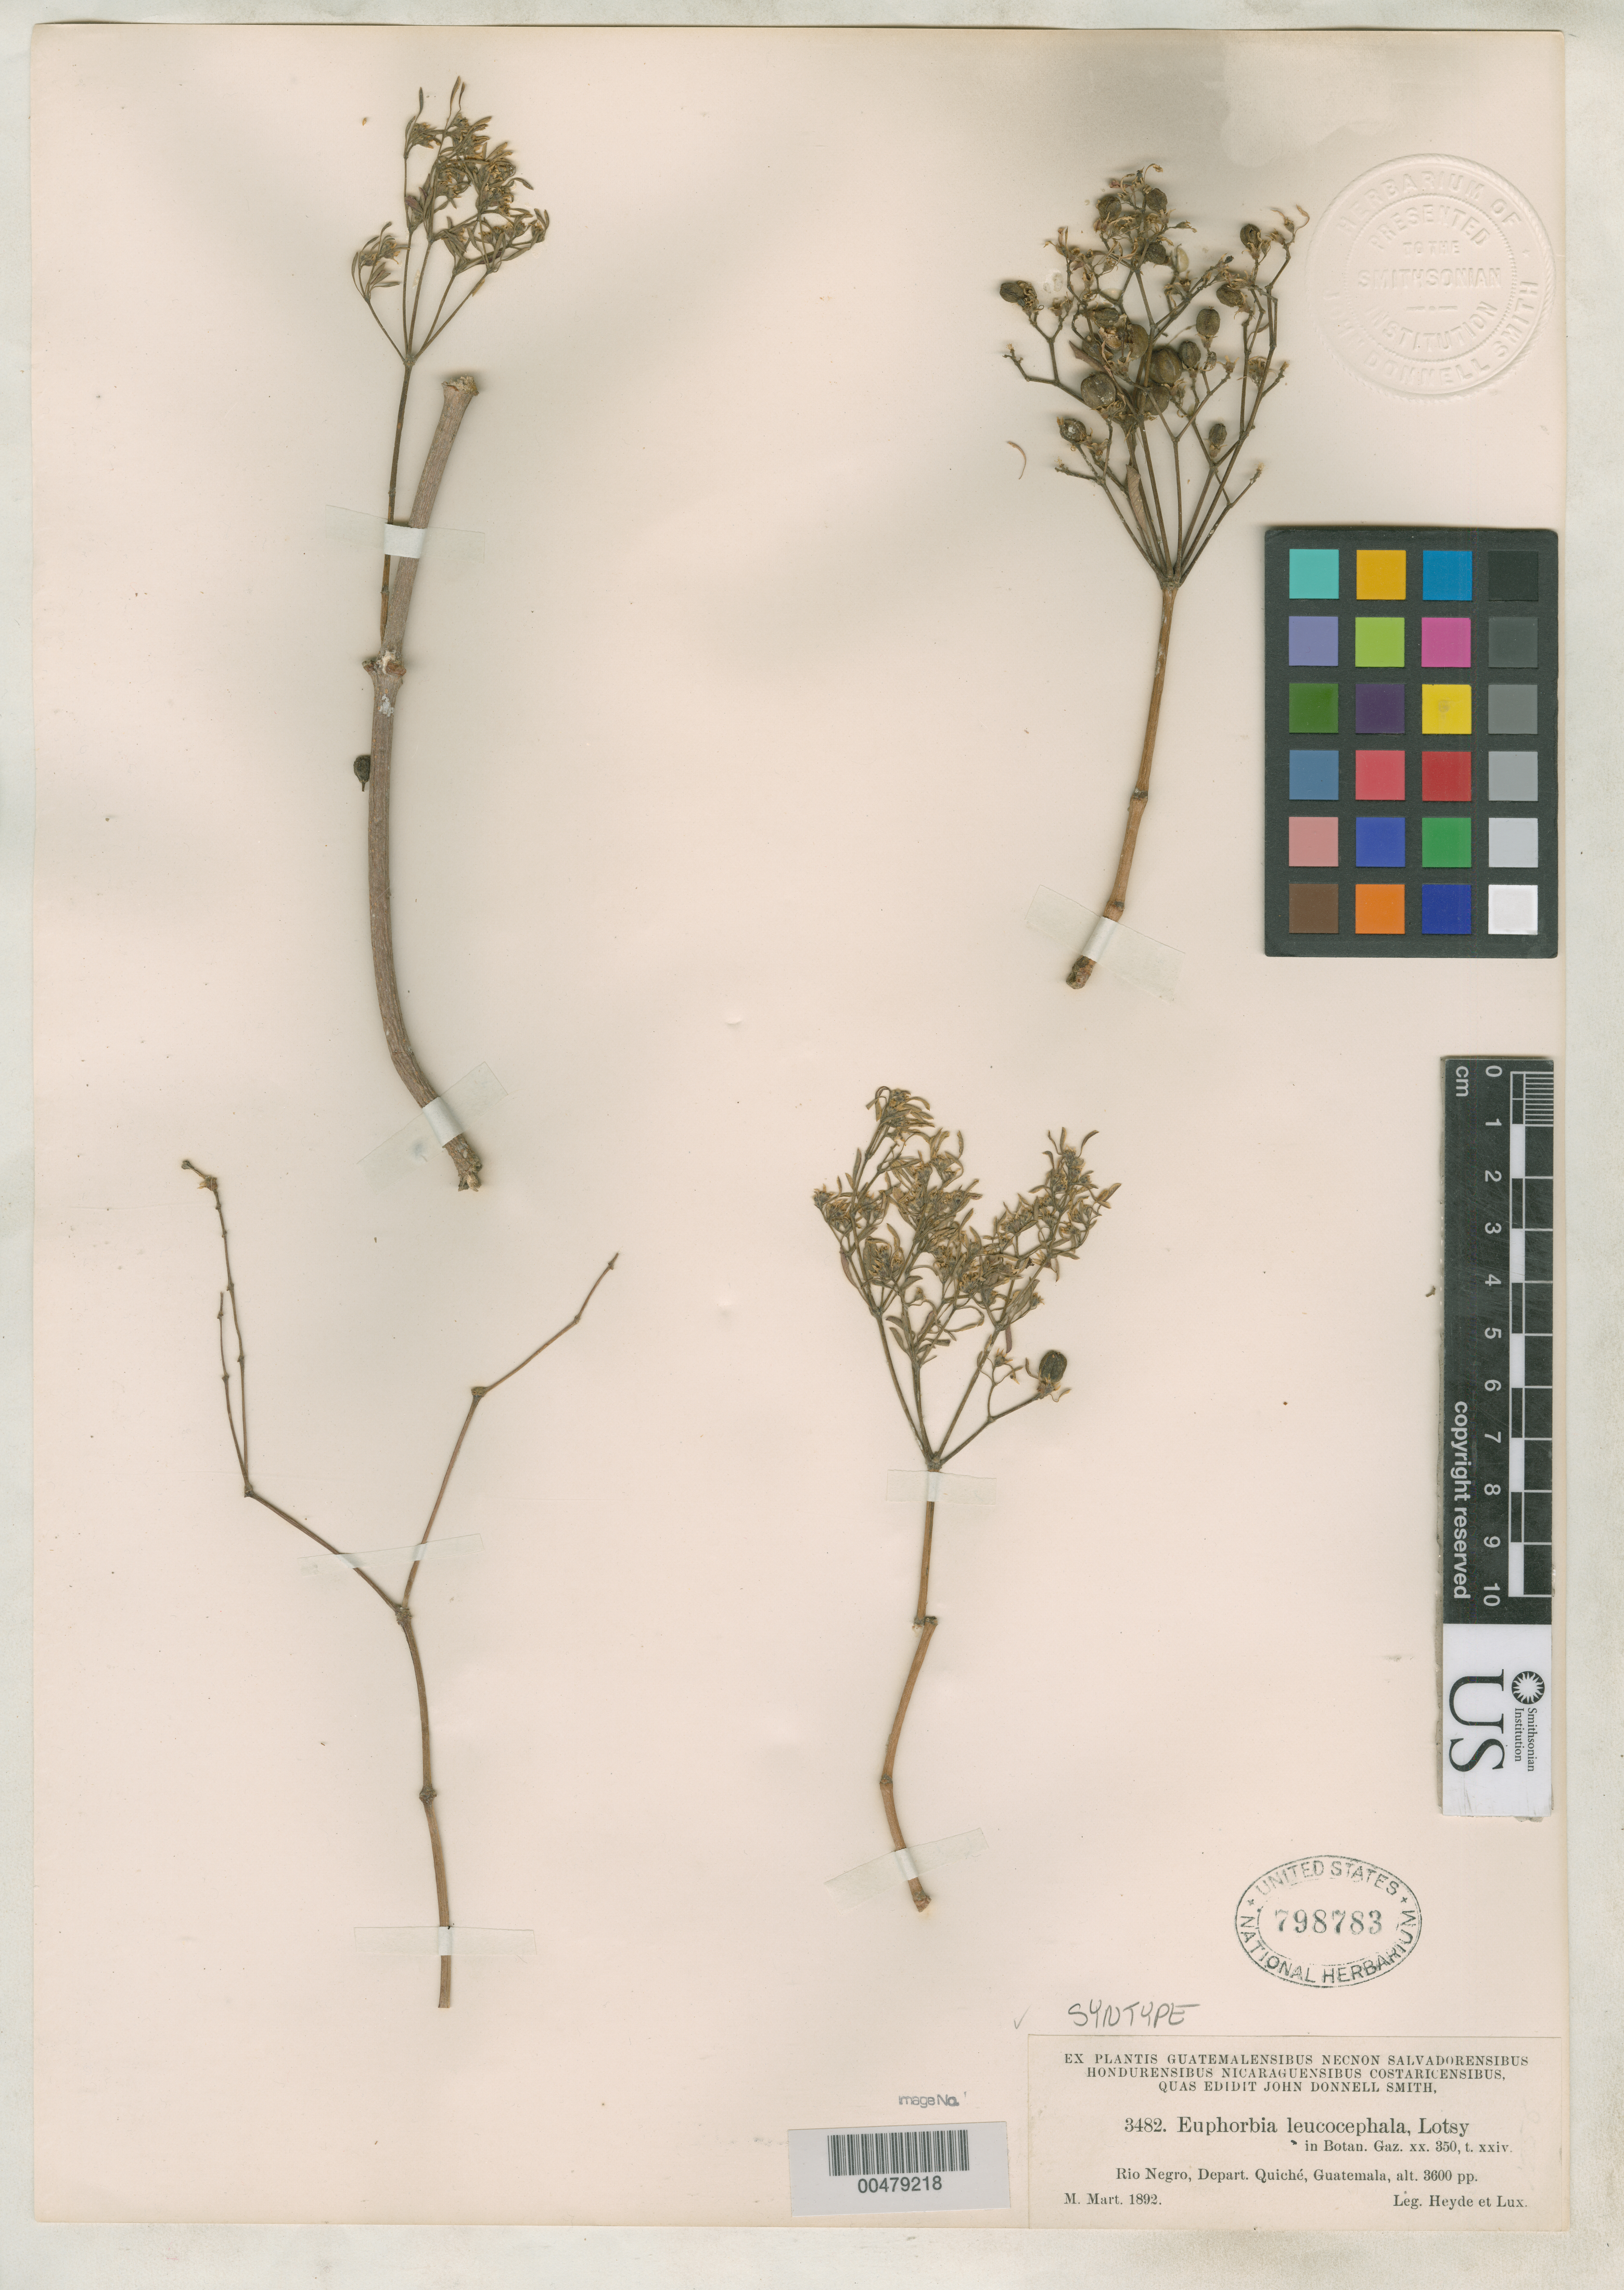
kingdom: Plantae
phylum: Tracheophyta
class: Magnoliopsida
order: Malpighiales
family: Euphorbiaceae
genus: Euphorbia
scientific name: Euphorbia leucocephala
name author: Lotsy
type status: Syntype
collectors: E. T. Heyde & E. Lux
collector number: J.D.S. 3482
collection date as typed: Mar 1892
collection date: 1892-03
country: Guatemala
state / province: El Quiché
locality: Rio Negro.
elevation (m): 1097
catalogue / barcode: US 798783